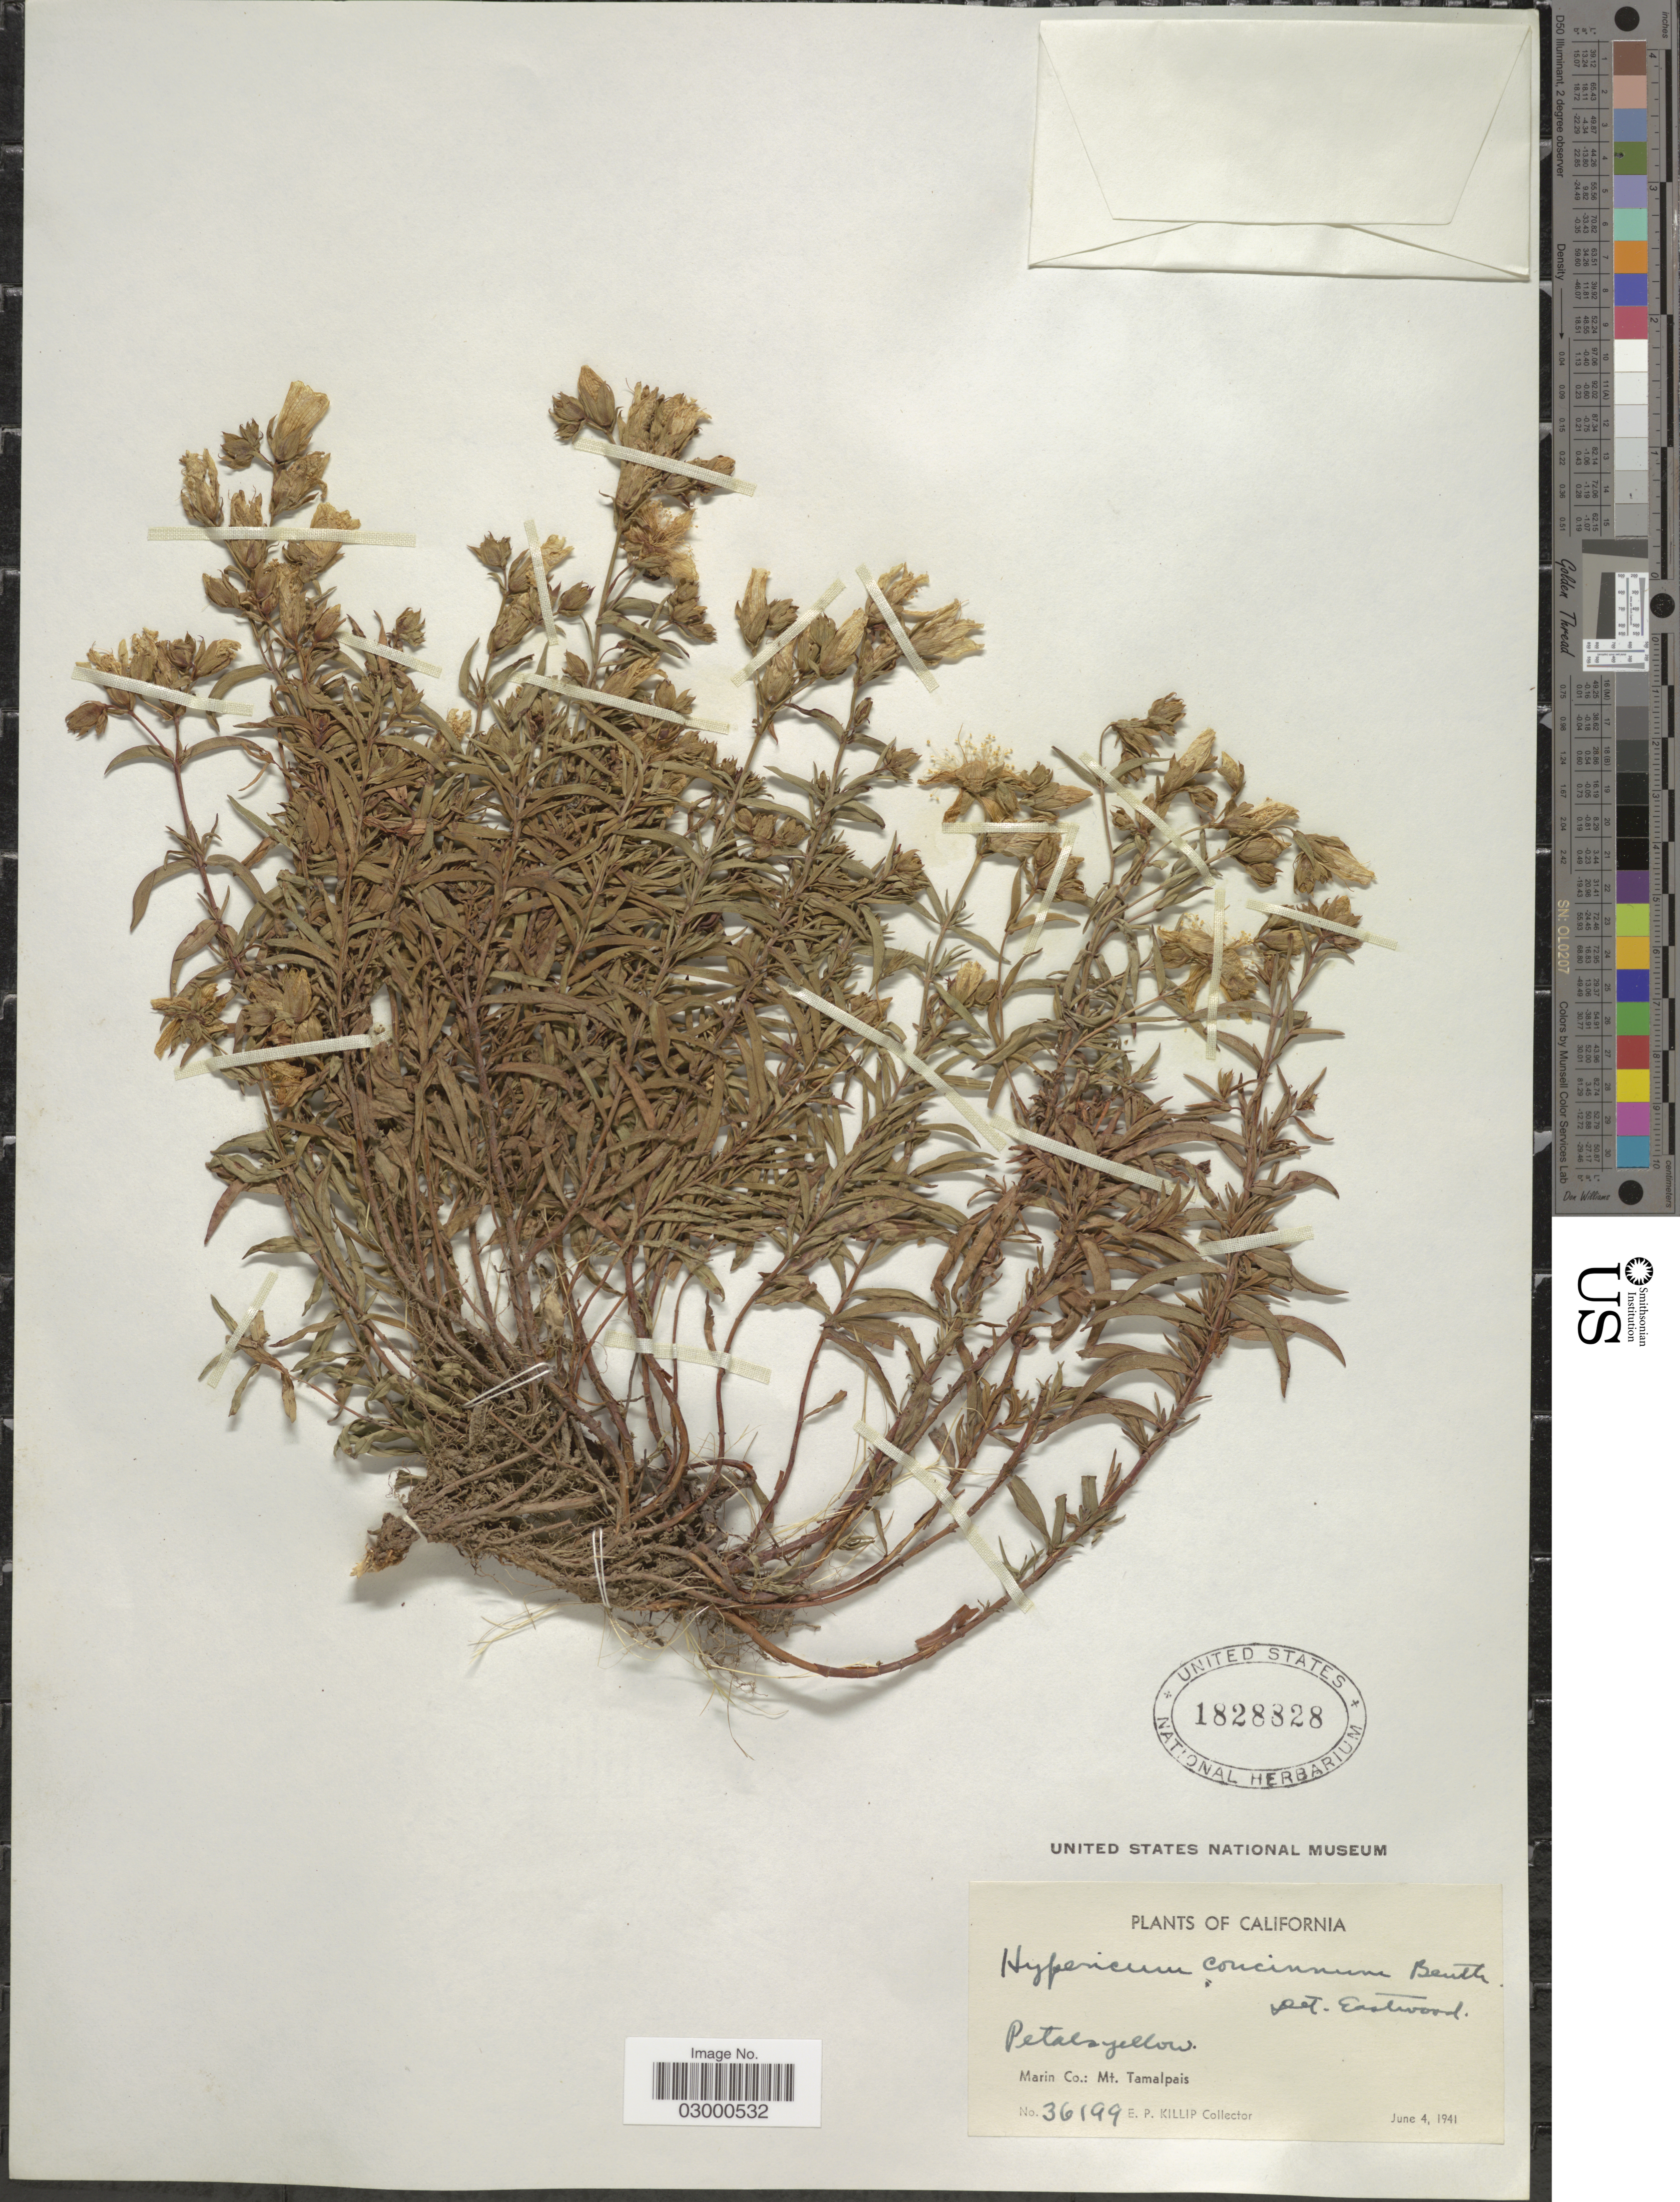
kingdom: Plantae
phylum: Tracheophyta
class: Magnoliopsida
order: Malpighiales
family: Hypericaceae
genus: Hypericum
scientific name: Hypericum concinnum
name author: Benth.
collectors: E. P. Killip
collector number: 36199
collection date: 1941-06-04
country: United States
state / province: California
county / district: Marin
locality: Marin Co.: Mt Tamalpais.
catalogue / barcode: US 1828828